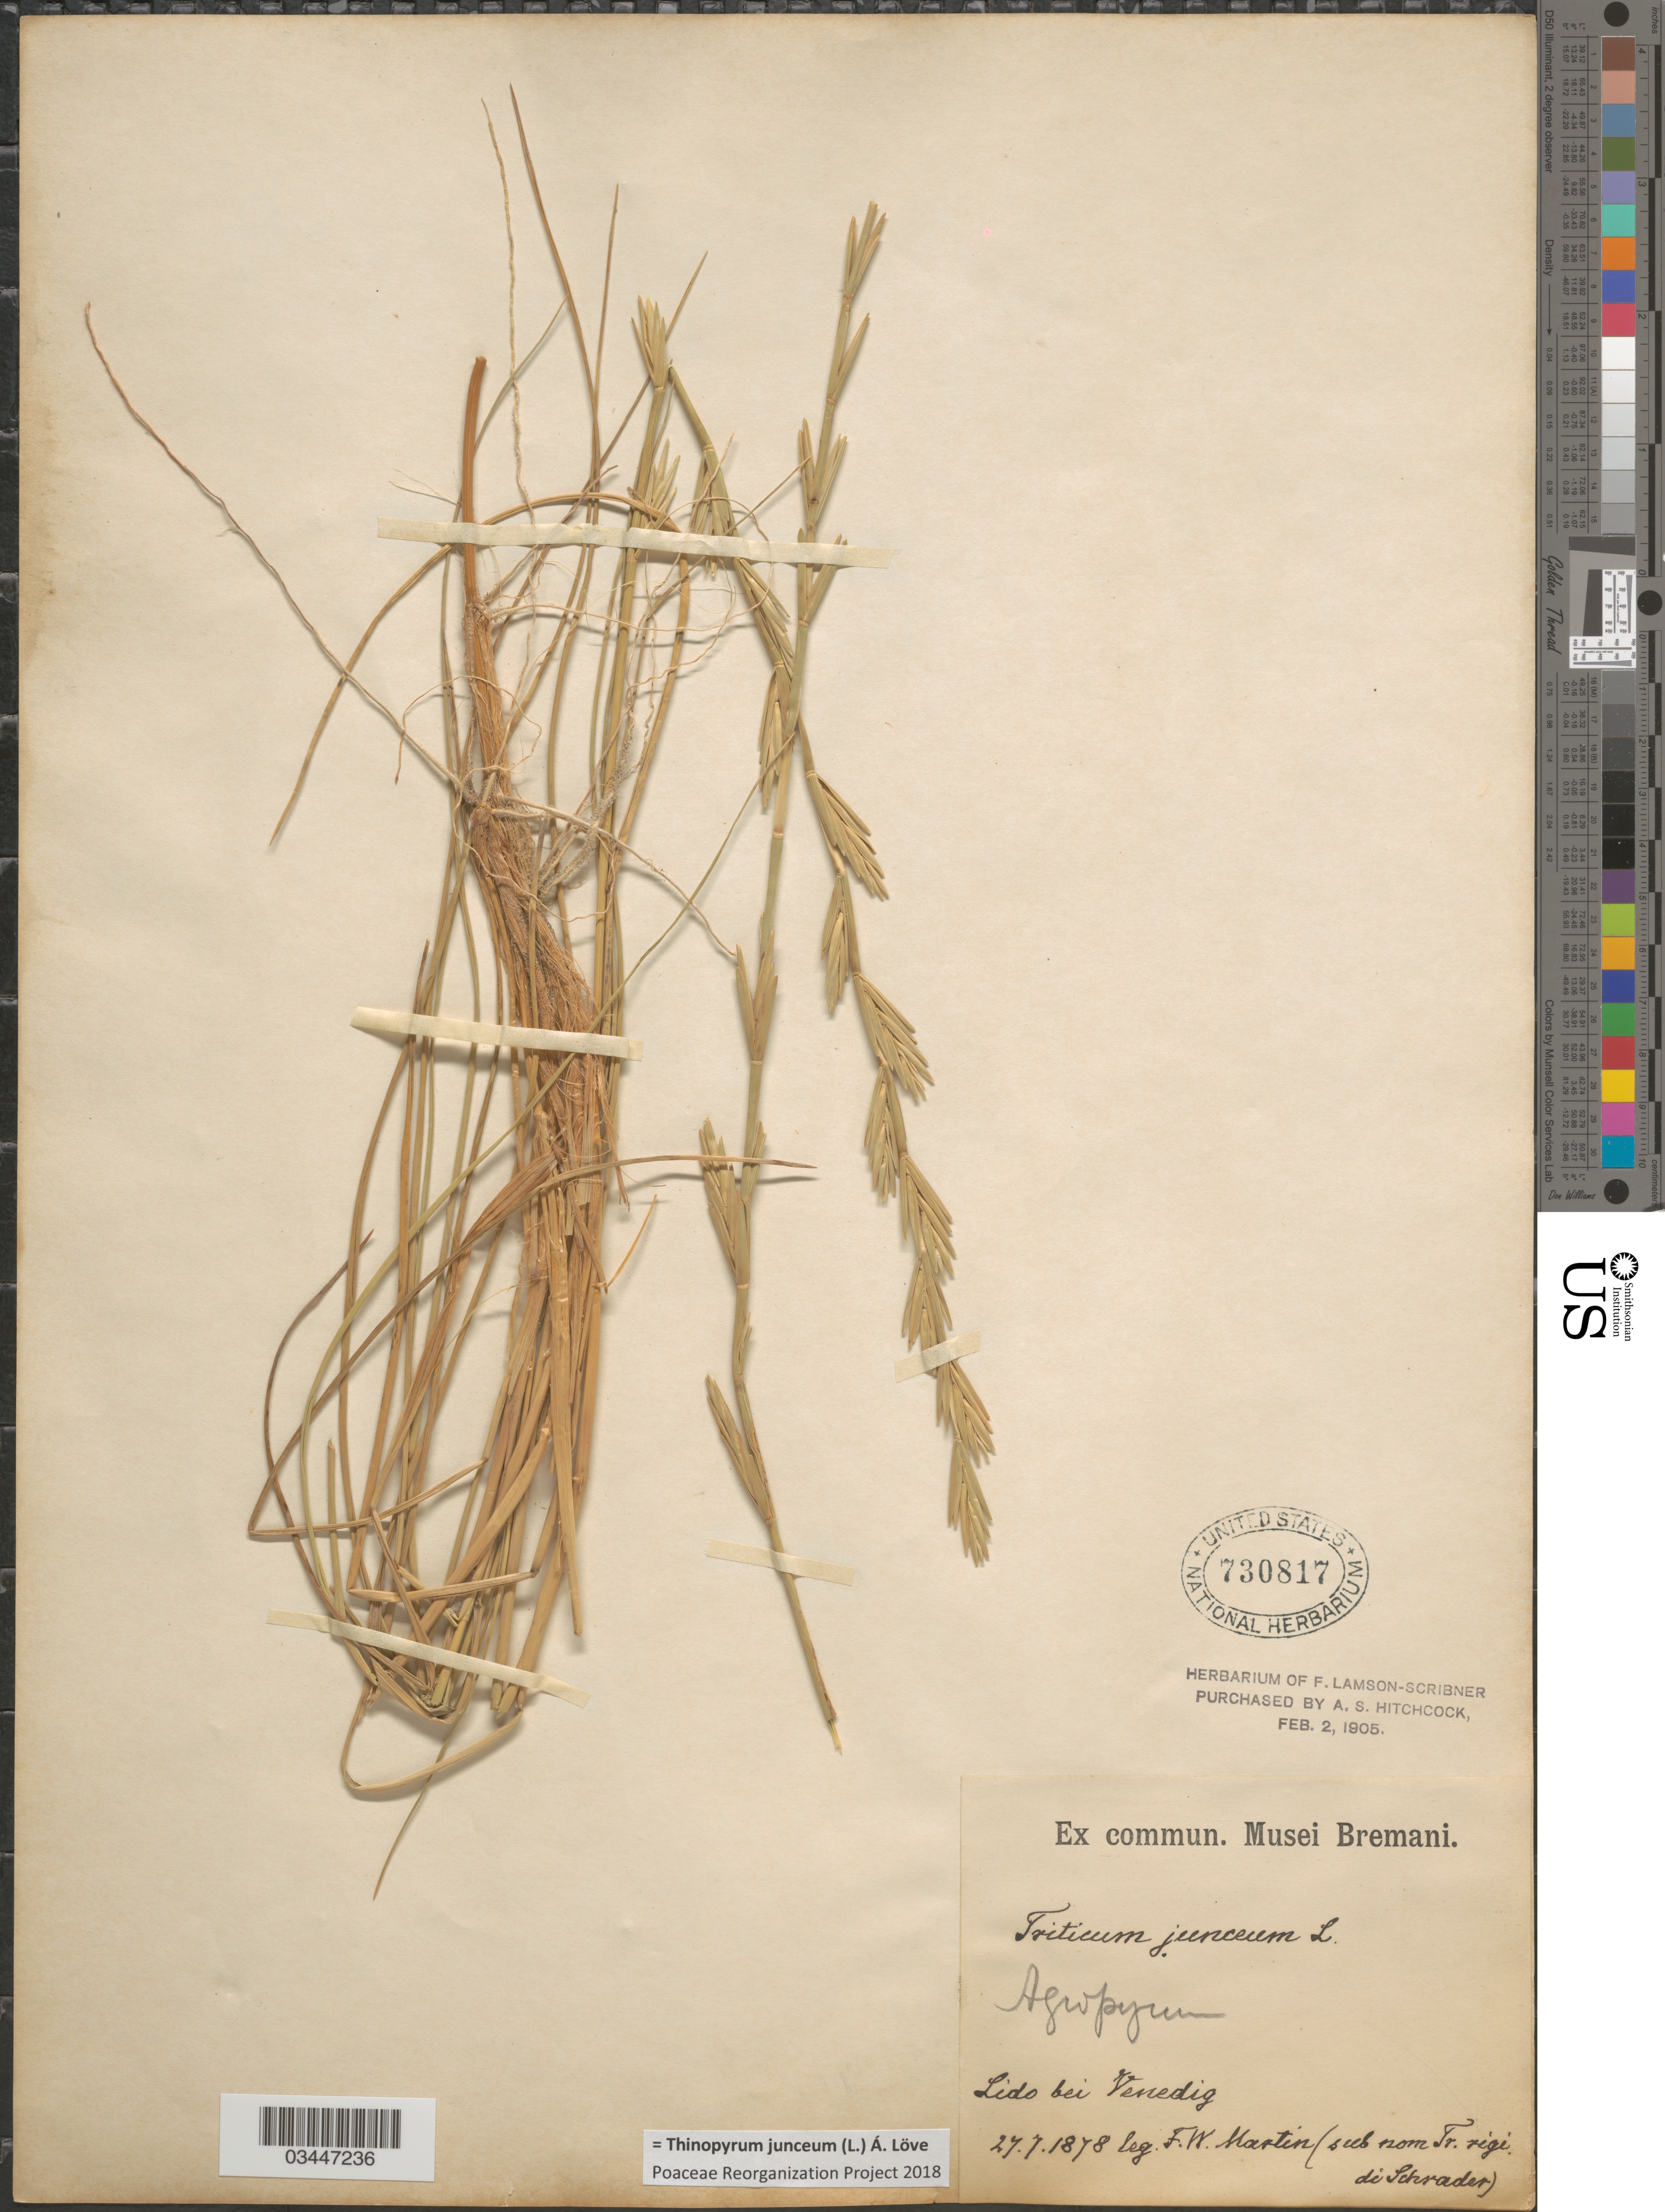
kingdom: Plantae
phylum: Tracheophyta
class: Liliopsida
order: Poales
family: Poaceae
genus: Thinopyrum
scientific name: Thinopyrum junceum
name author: (L.) Á. Löve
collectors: F. Martin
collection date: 1878-07-27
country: Italy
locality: Lido bei Venedig.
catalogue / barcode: US 730817